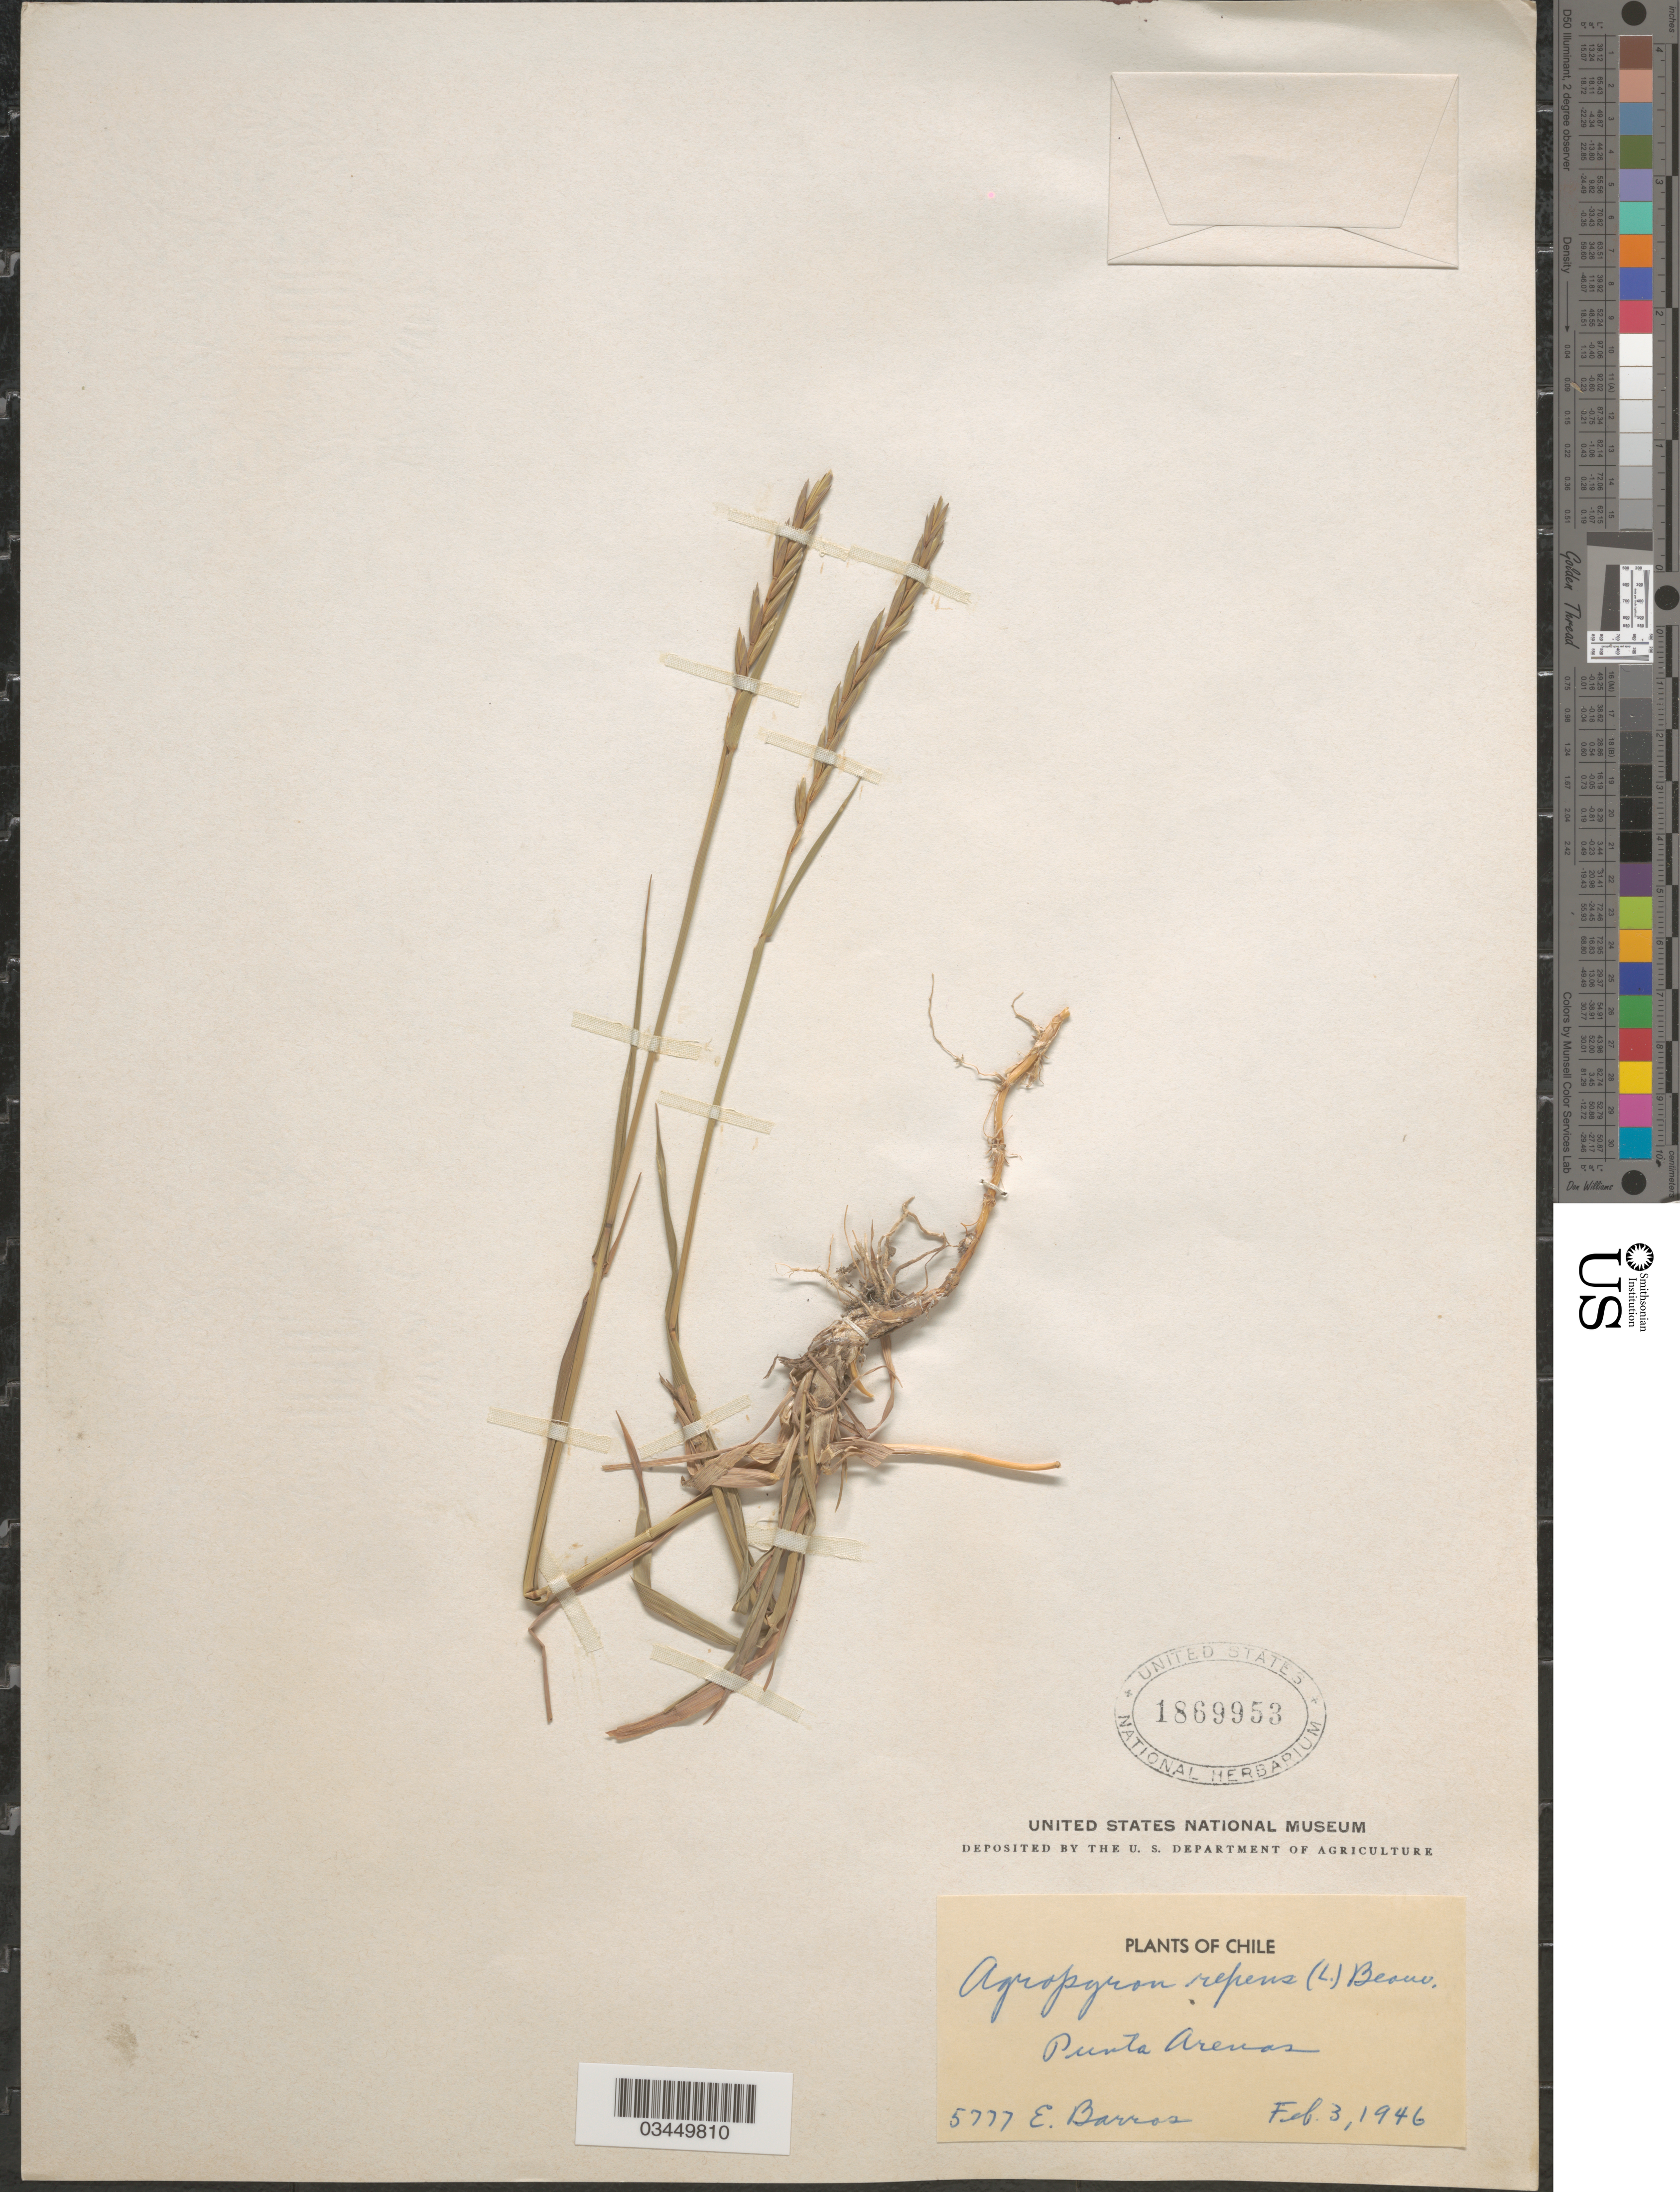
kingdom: Plantae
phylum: Tracheophyta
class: Liliopsida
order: Poales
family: Poaceae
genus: Elymus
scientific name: Elymus repens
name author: (L.) Gould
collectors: E. Barros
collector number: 5777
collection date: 1946-02-03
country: Chile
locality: Punta Arenas.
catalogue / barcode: US 1869953